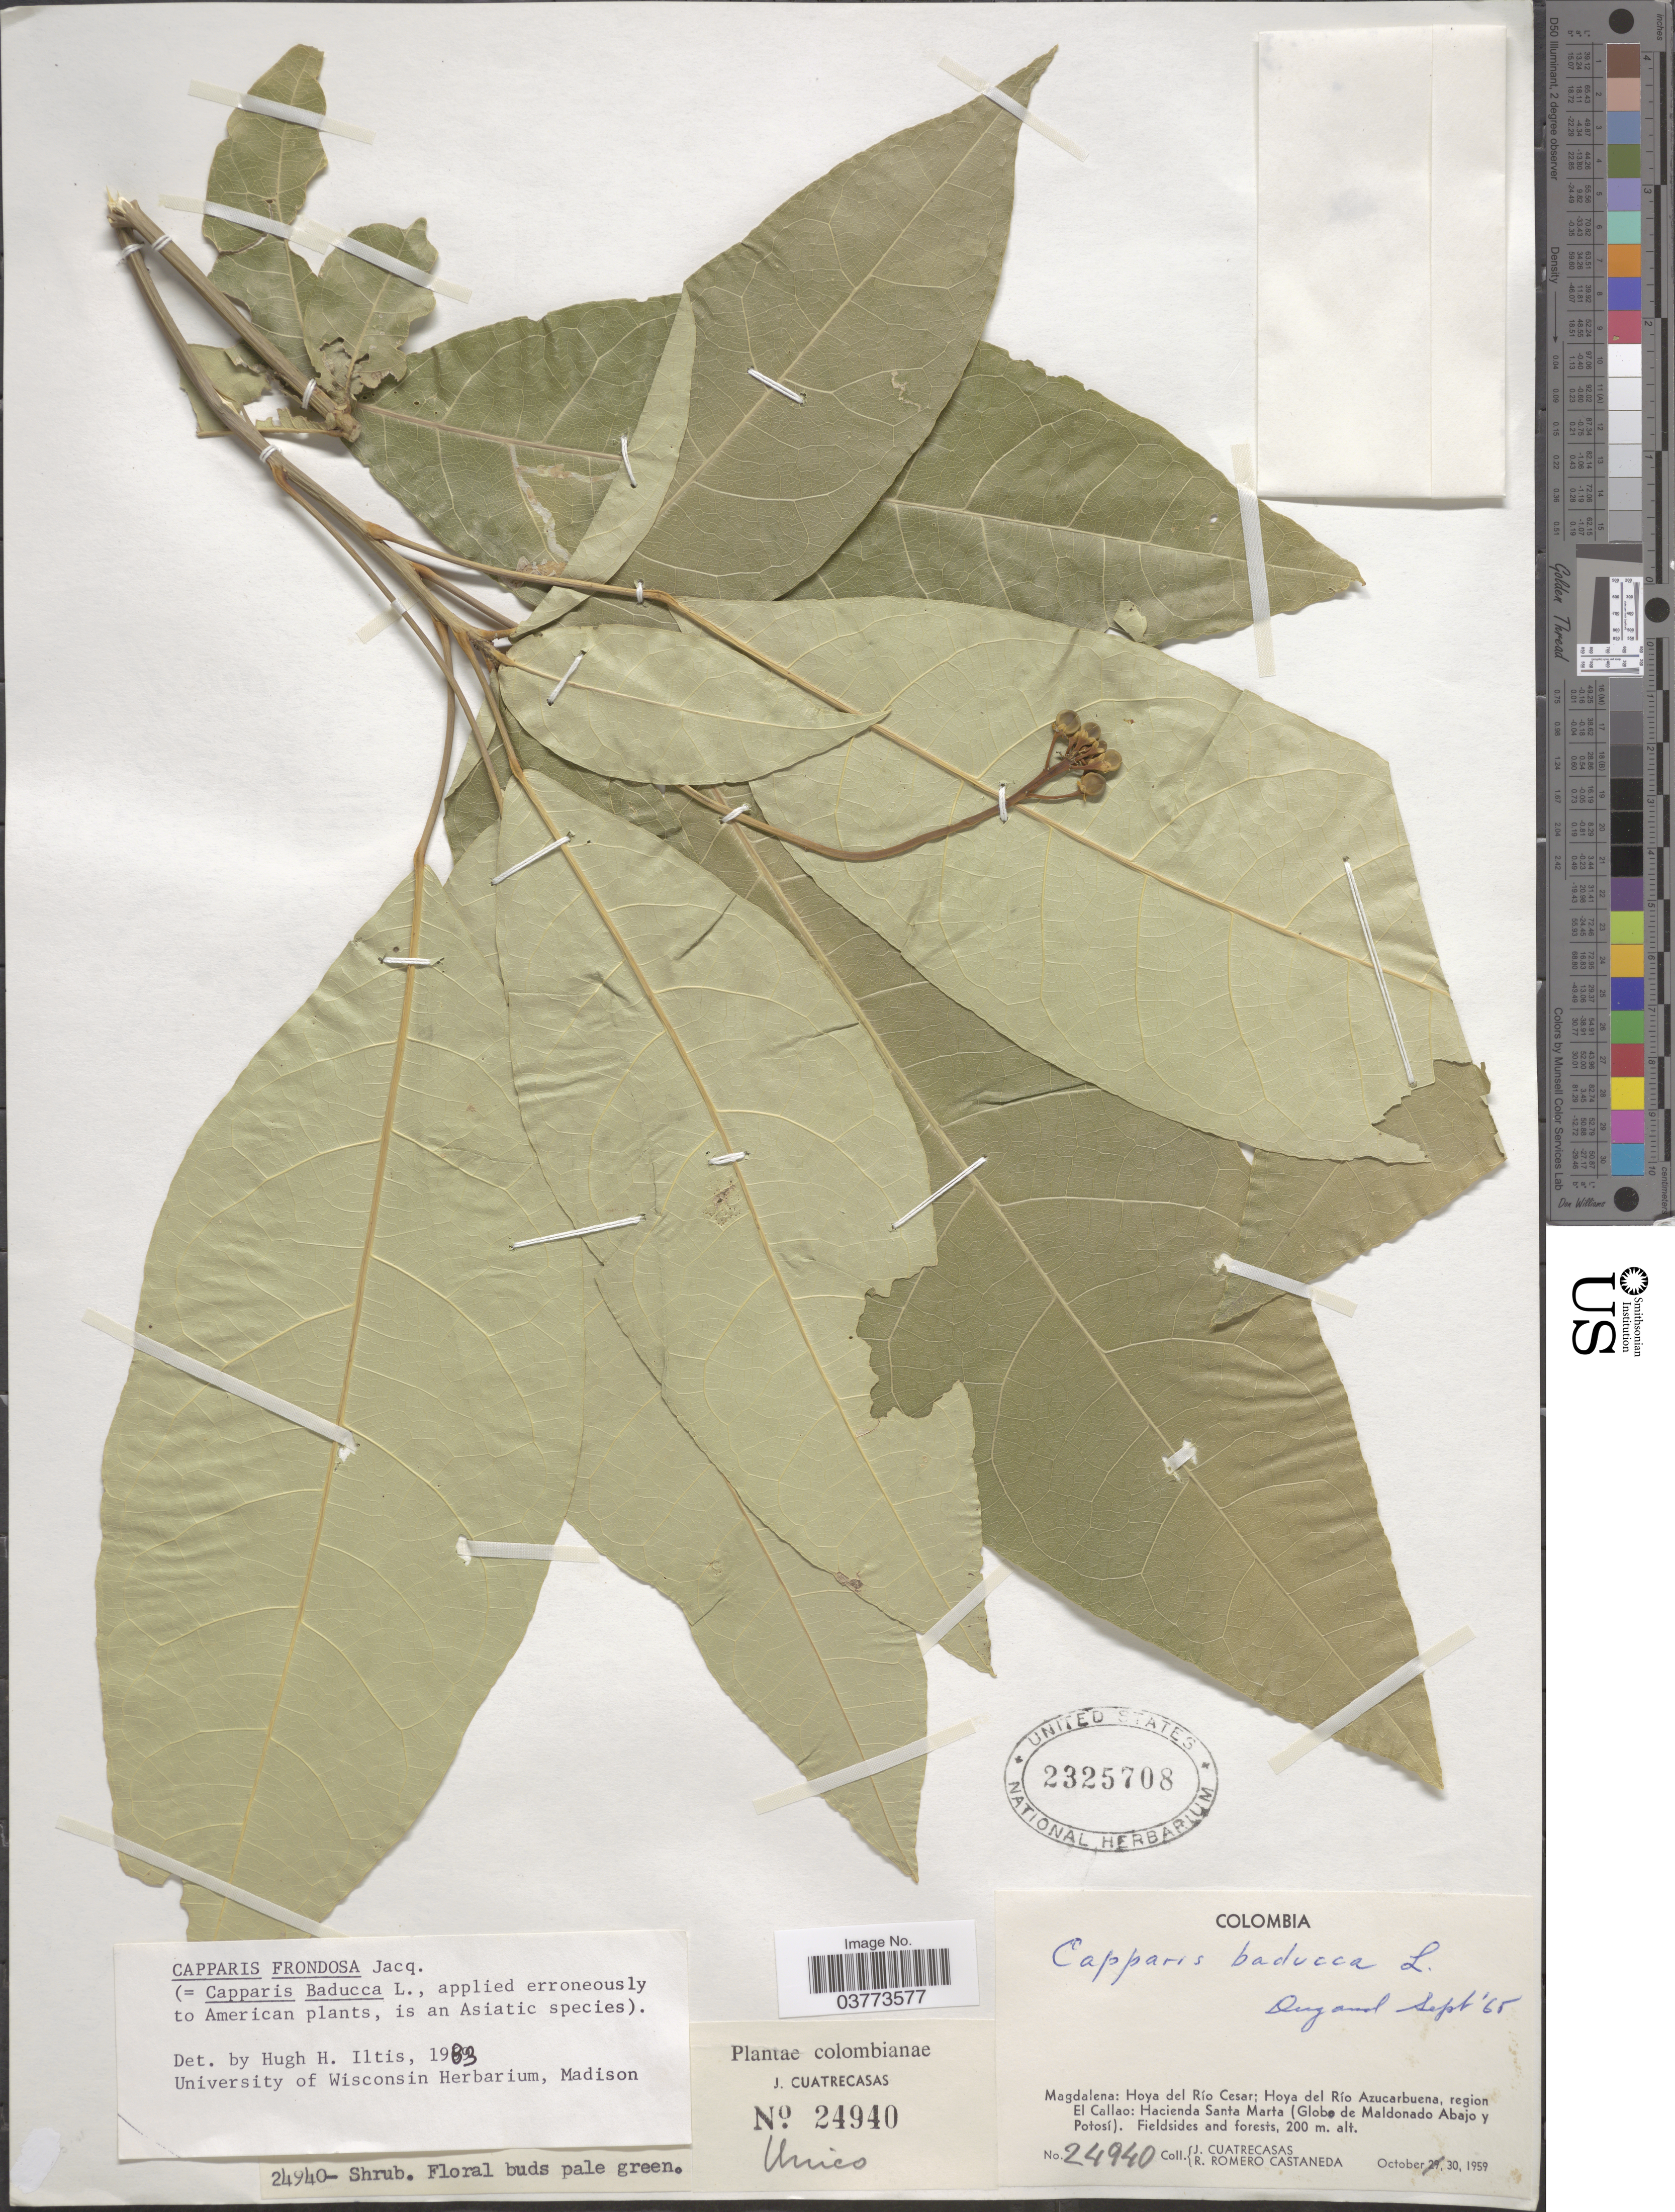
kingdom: Plantae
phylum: Tracheophyta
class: Magnoliopsida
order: Brassicales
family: Capparaceae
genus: Capparidastrum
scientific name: Capparidastrum frondosum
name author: (Jacq.) Cornejo & Iltis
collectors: J. Cuatrecasas & R. Romero Castañeda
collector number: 24940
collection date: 1959-10-30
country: Colombia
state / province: Magdalena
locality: Hoya del Río Cesar; Hoya del Río Azucarbuena, region El Callao: Hacienda Santa Marta (Globo de Maldonado Abajo y Potosí).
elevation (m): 200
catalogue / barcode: US 2325708